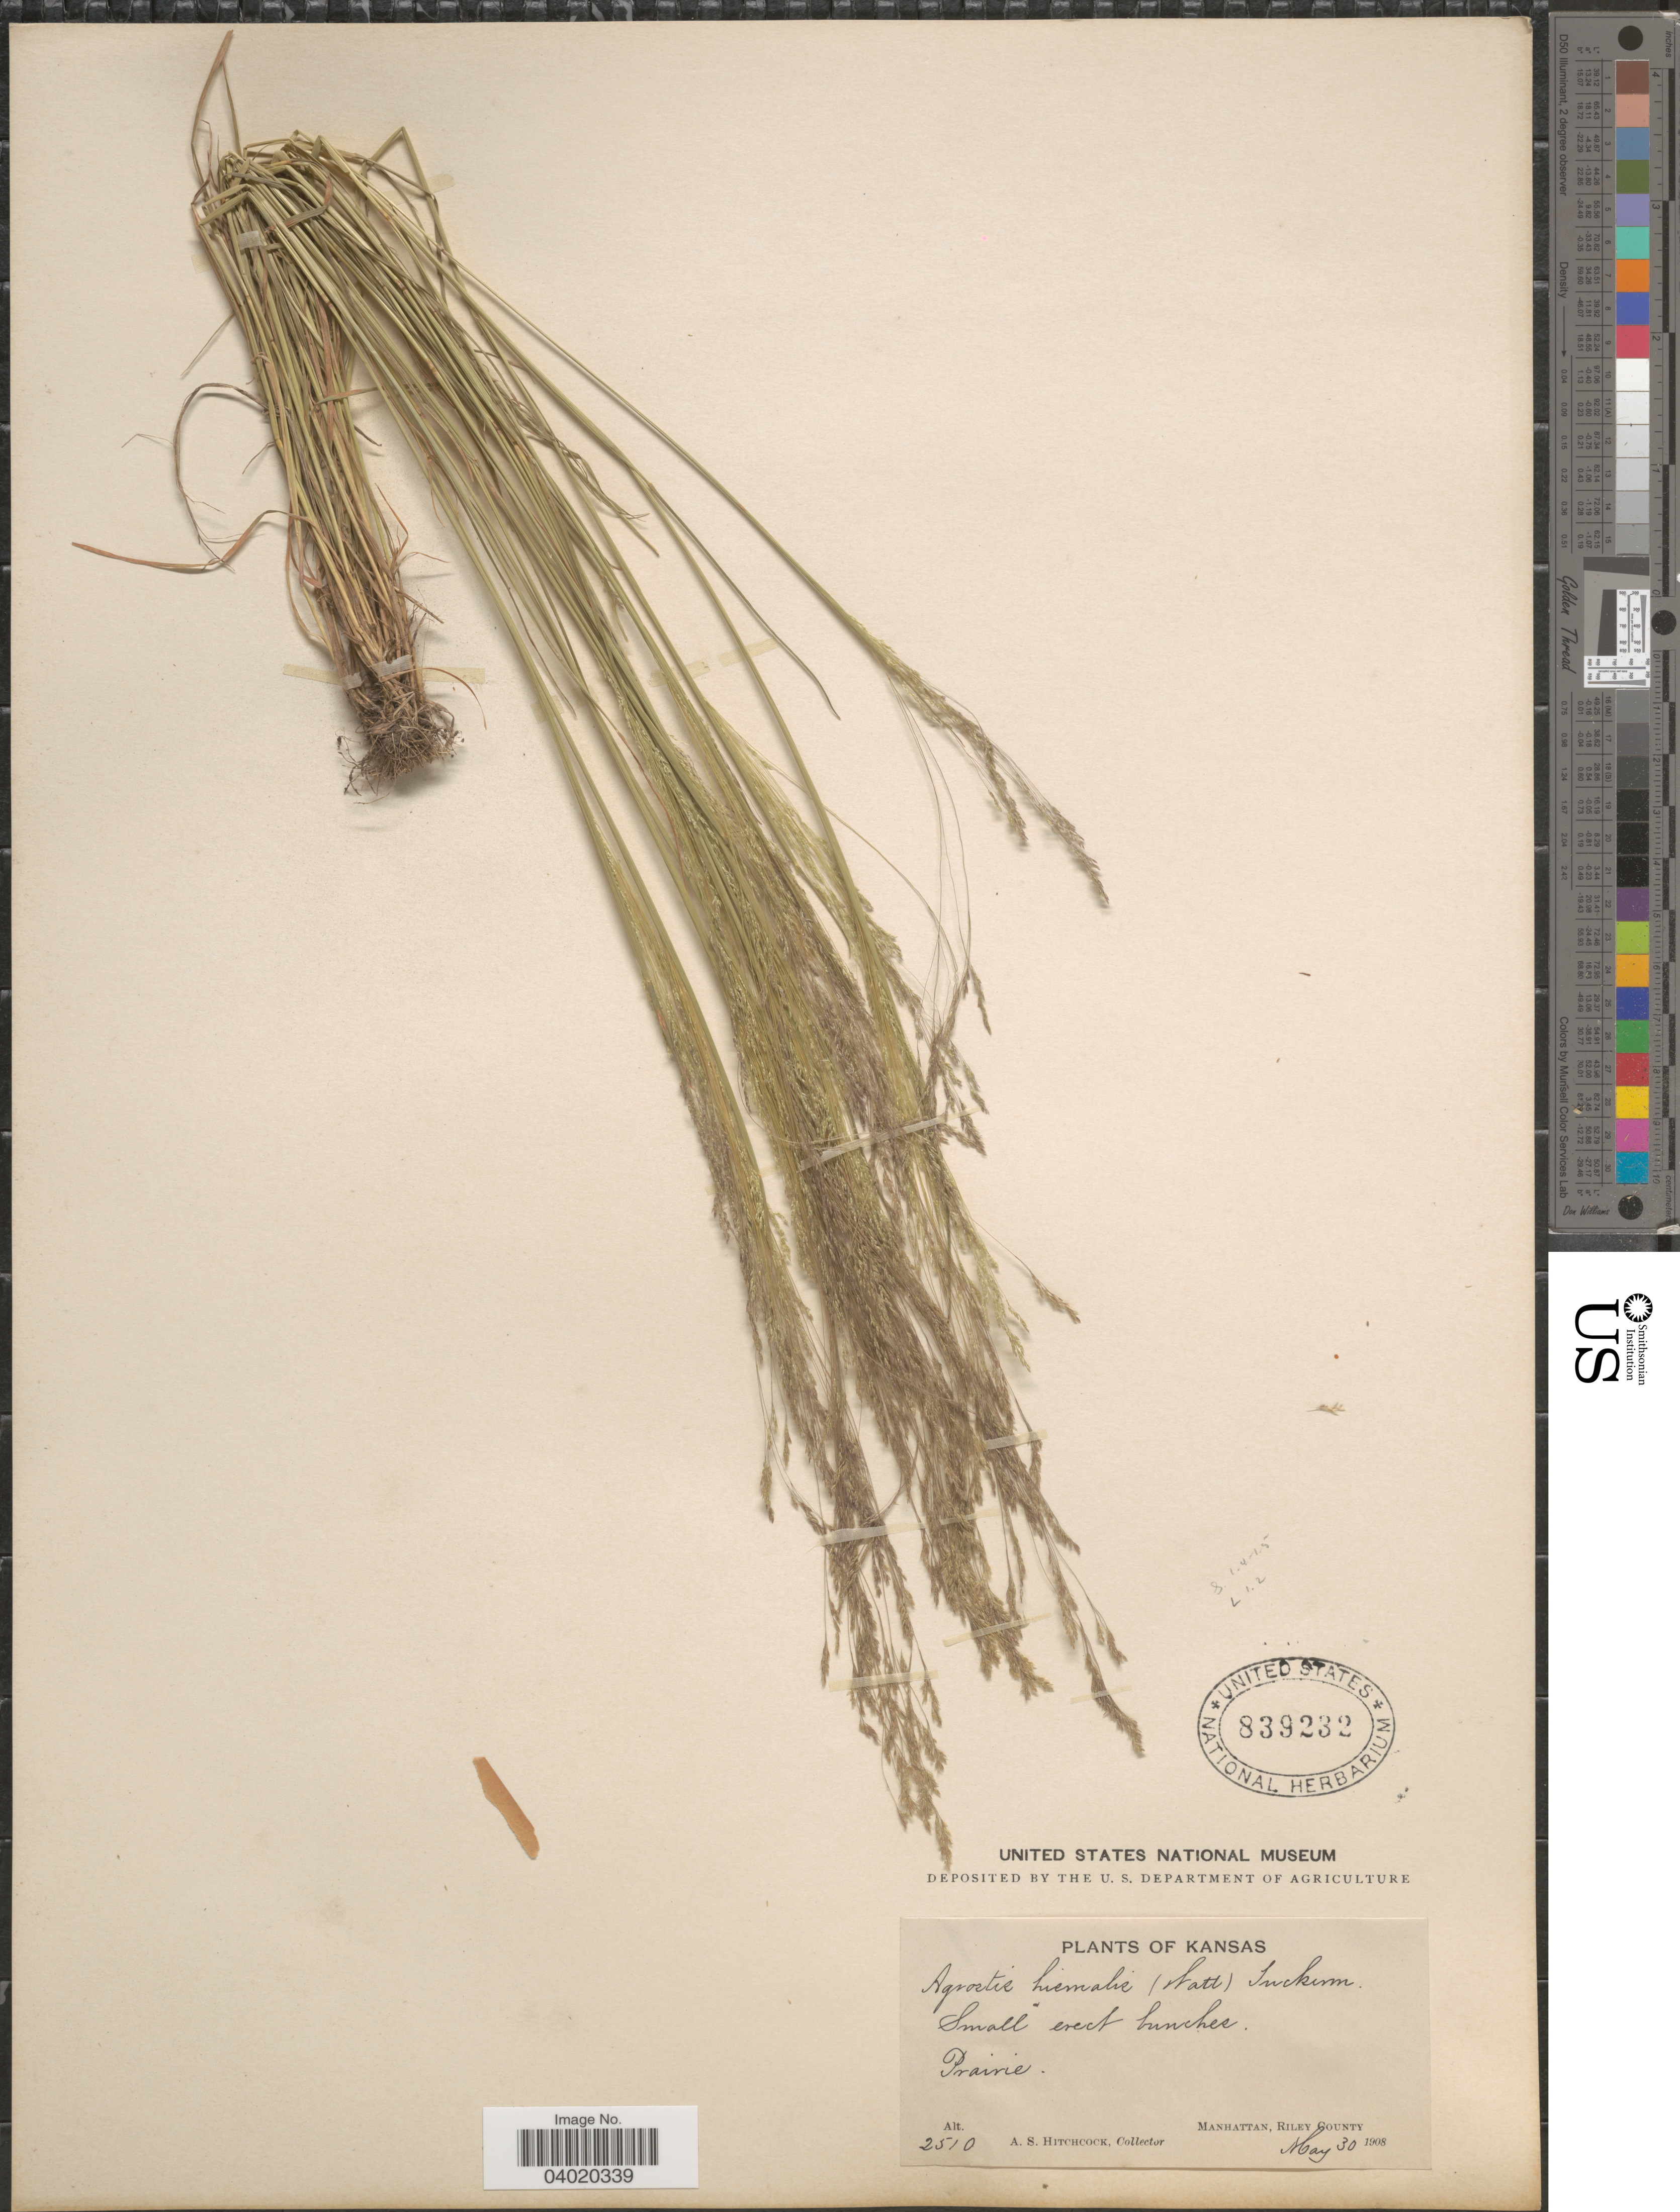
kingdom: Plantae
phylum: Tracheophyta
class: Liliopsida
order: Poales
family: Poaceae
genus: Agrostis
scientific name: Agrostis hyemalis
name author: (Walter) Britton et al.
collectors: A. S. Hitchcock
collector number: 2510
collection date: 1908-05-30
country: United States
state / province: Kansas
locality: Prairie. Manhattan, Riley County.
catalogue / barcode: US 839232